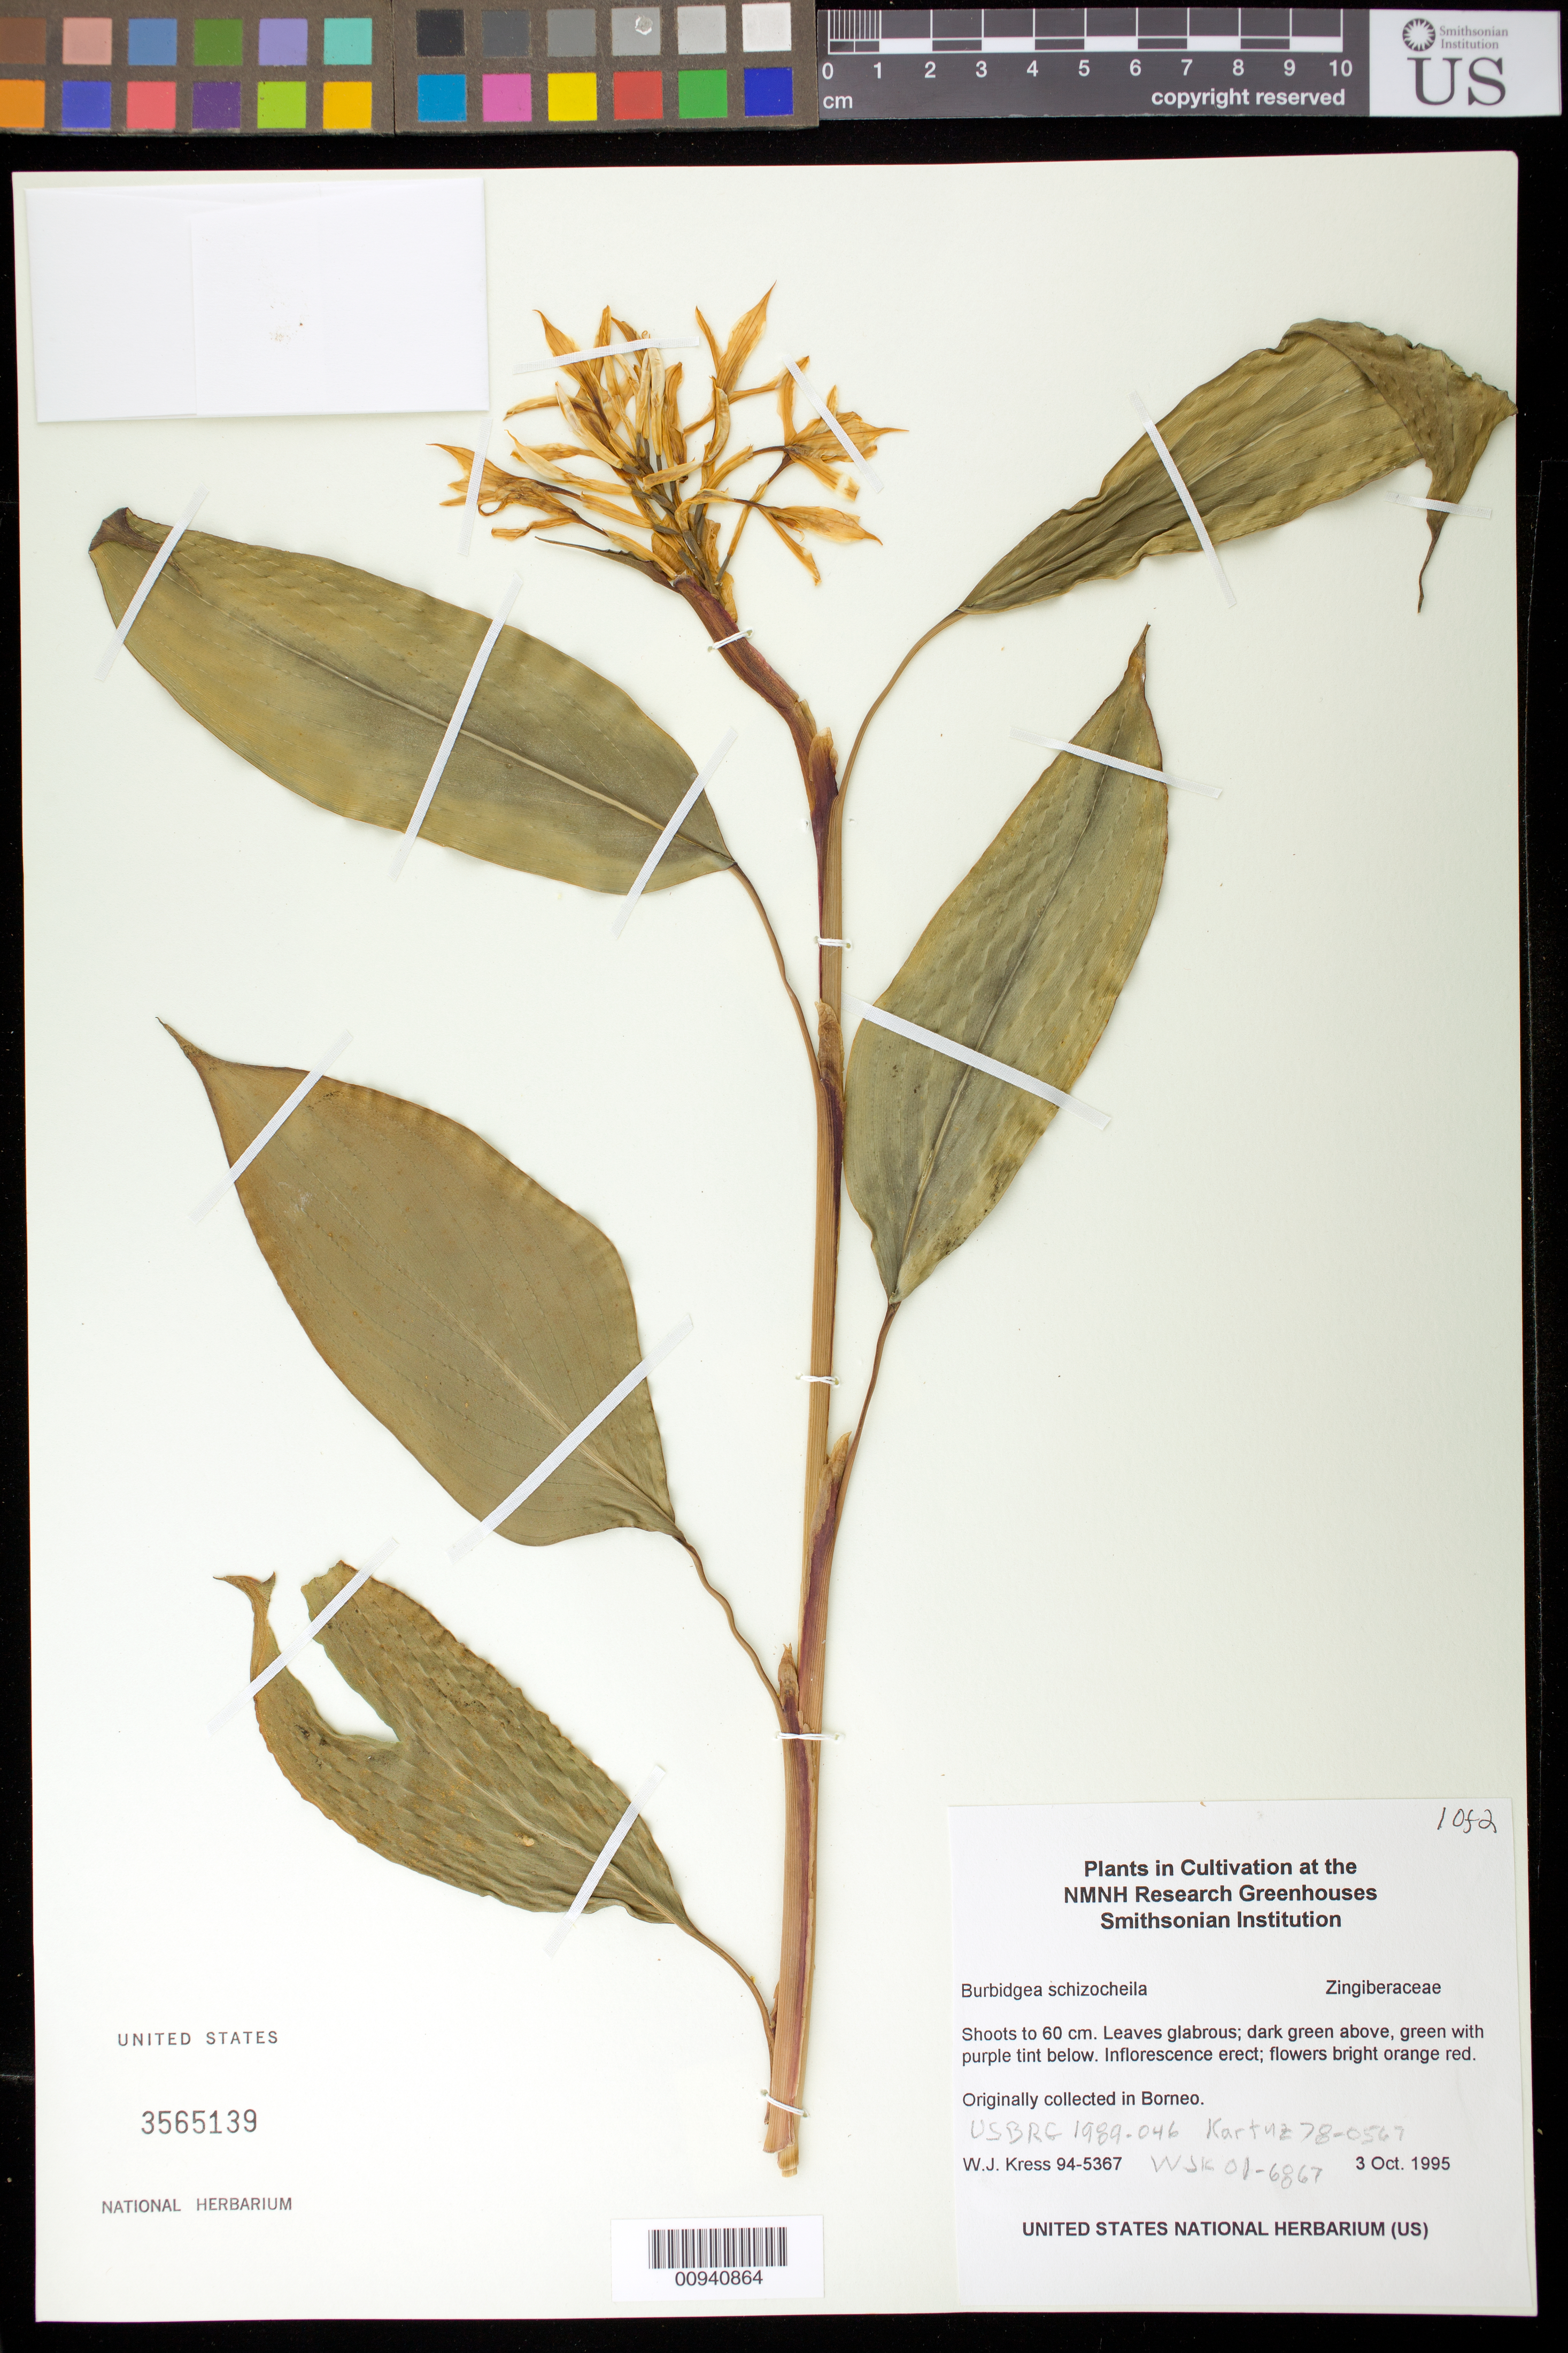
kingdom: Plantae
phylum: Tracheophyta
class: Liliopsida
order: Zingiberales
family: Zingiberaceae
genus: Burbidgea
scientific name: Burbidgea schizocheila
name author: Hackett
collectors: W. J. Kress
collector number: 94-5367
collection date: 1995-10-03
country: United States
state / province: Maryland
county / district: Prince George's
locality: NMNH Botany Research Greenhouses. Suitland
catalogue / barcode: US 3565139